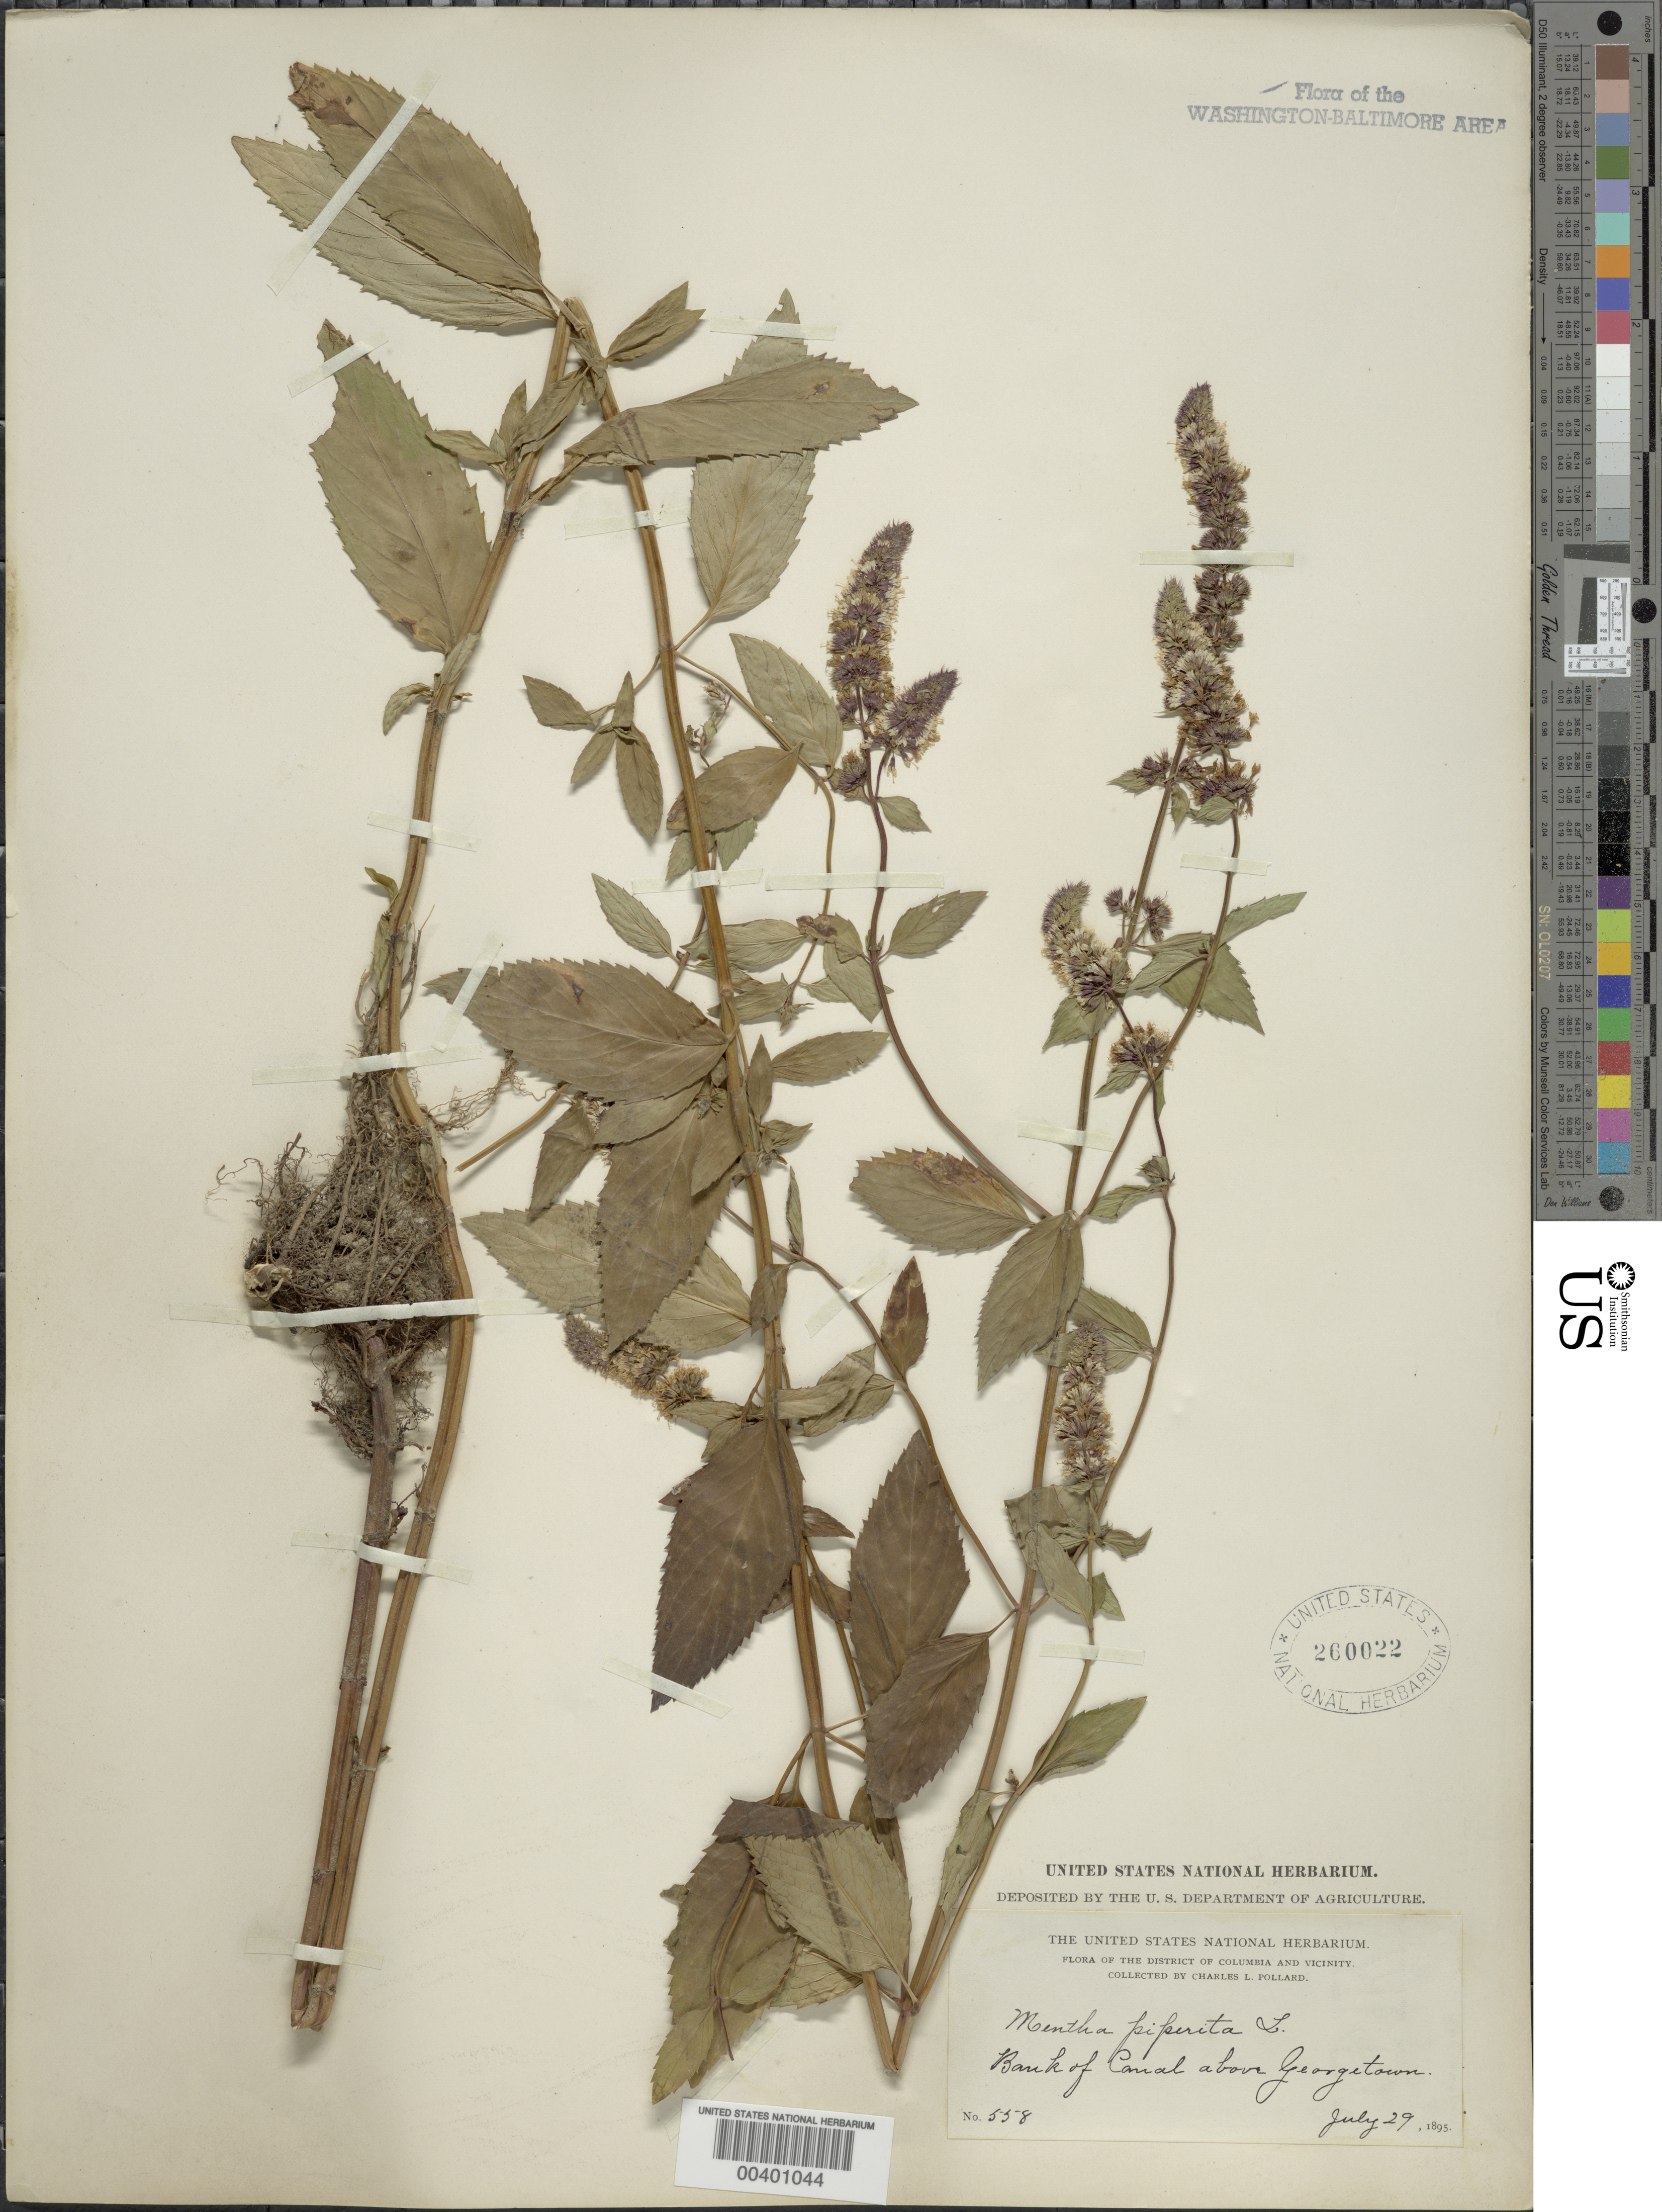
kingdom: Plantae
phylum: Tracheophyta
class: Magnoliopsida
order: Lamiales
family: Lamiaceae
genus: Mentha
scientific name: Mentha x piperita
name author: L.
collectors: C. L. Pollard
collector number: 558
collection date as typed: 29 Jul 1895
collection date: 1895-07-29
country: United States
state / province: District of Columbia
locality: C. and O. Canal above Georgetown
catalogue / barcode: US 260022